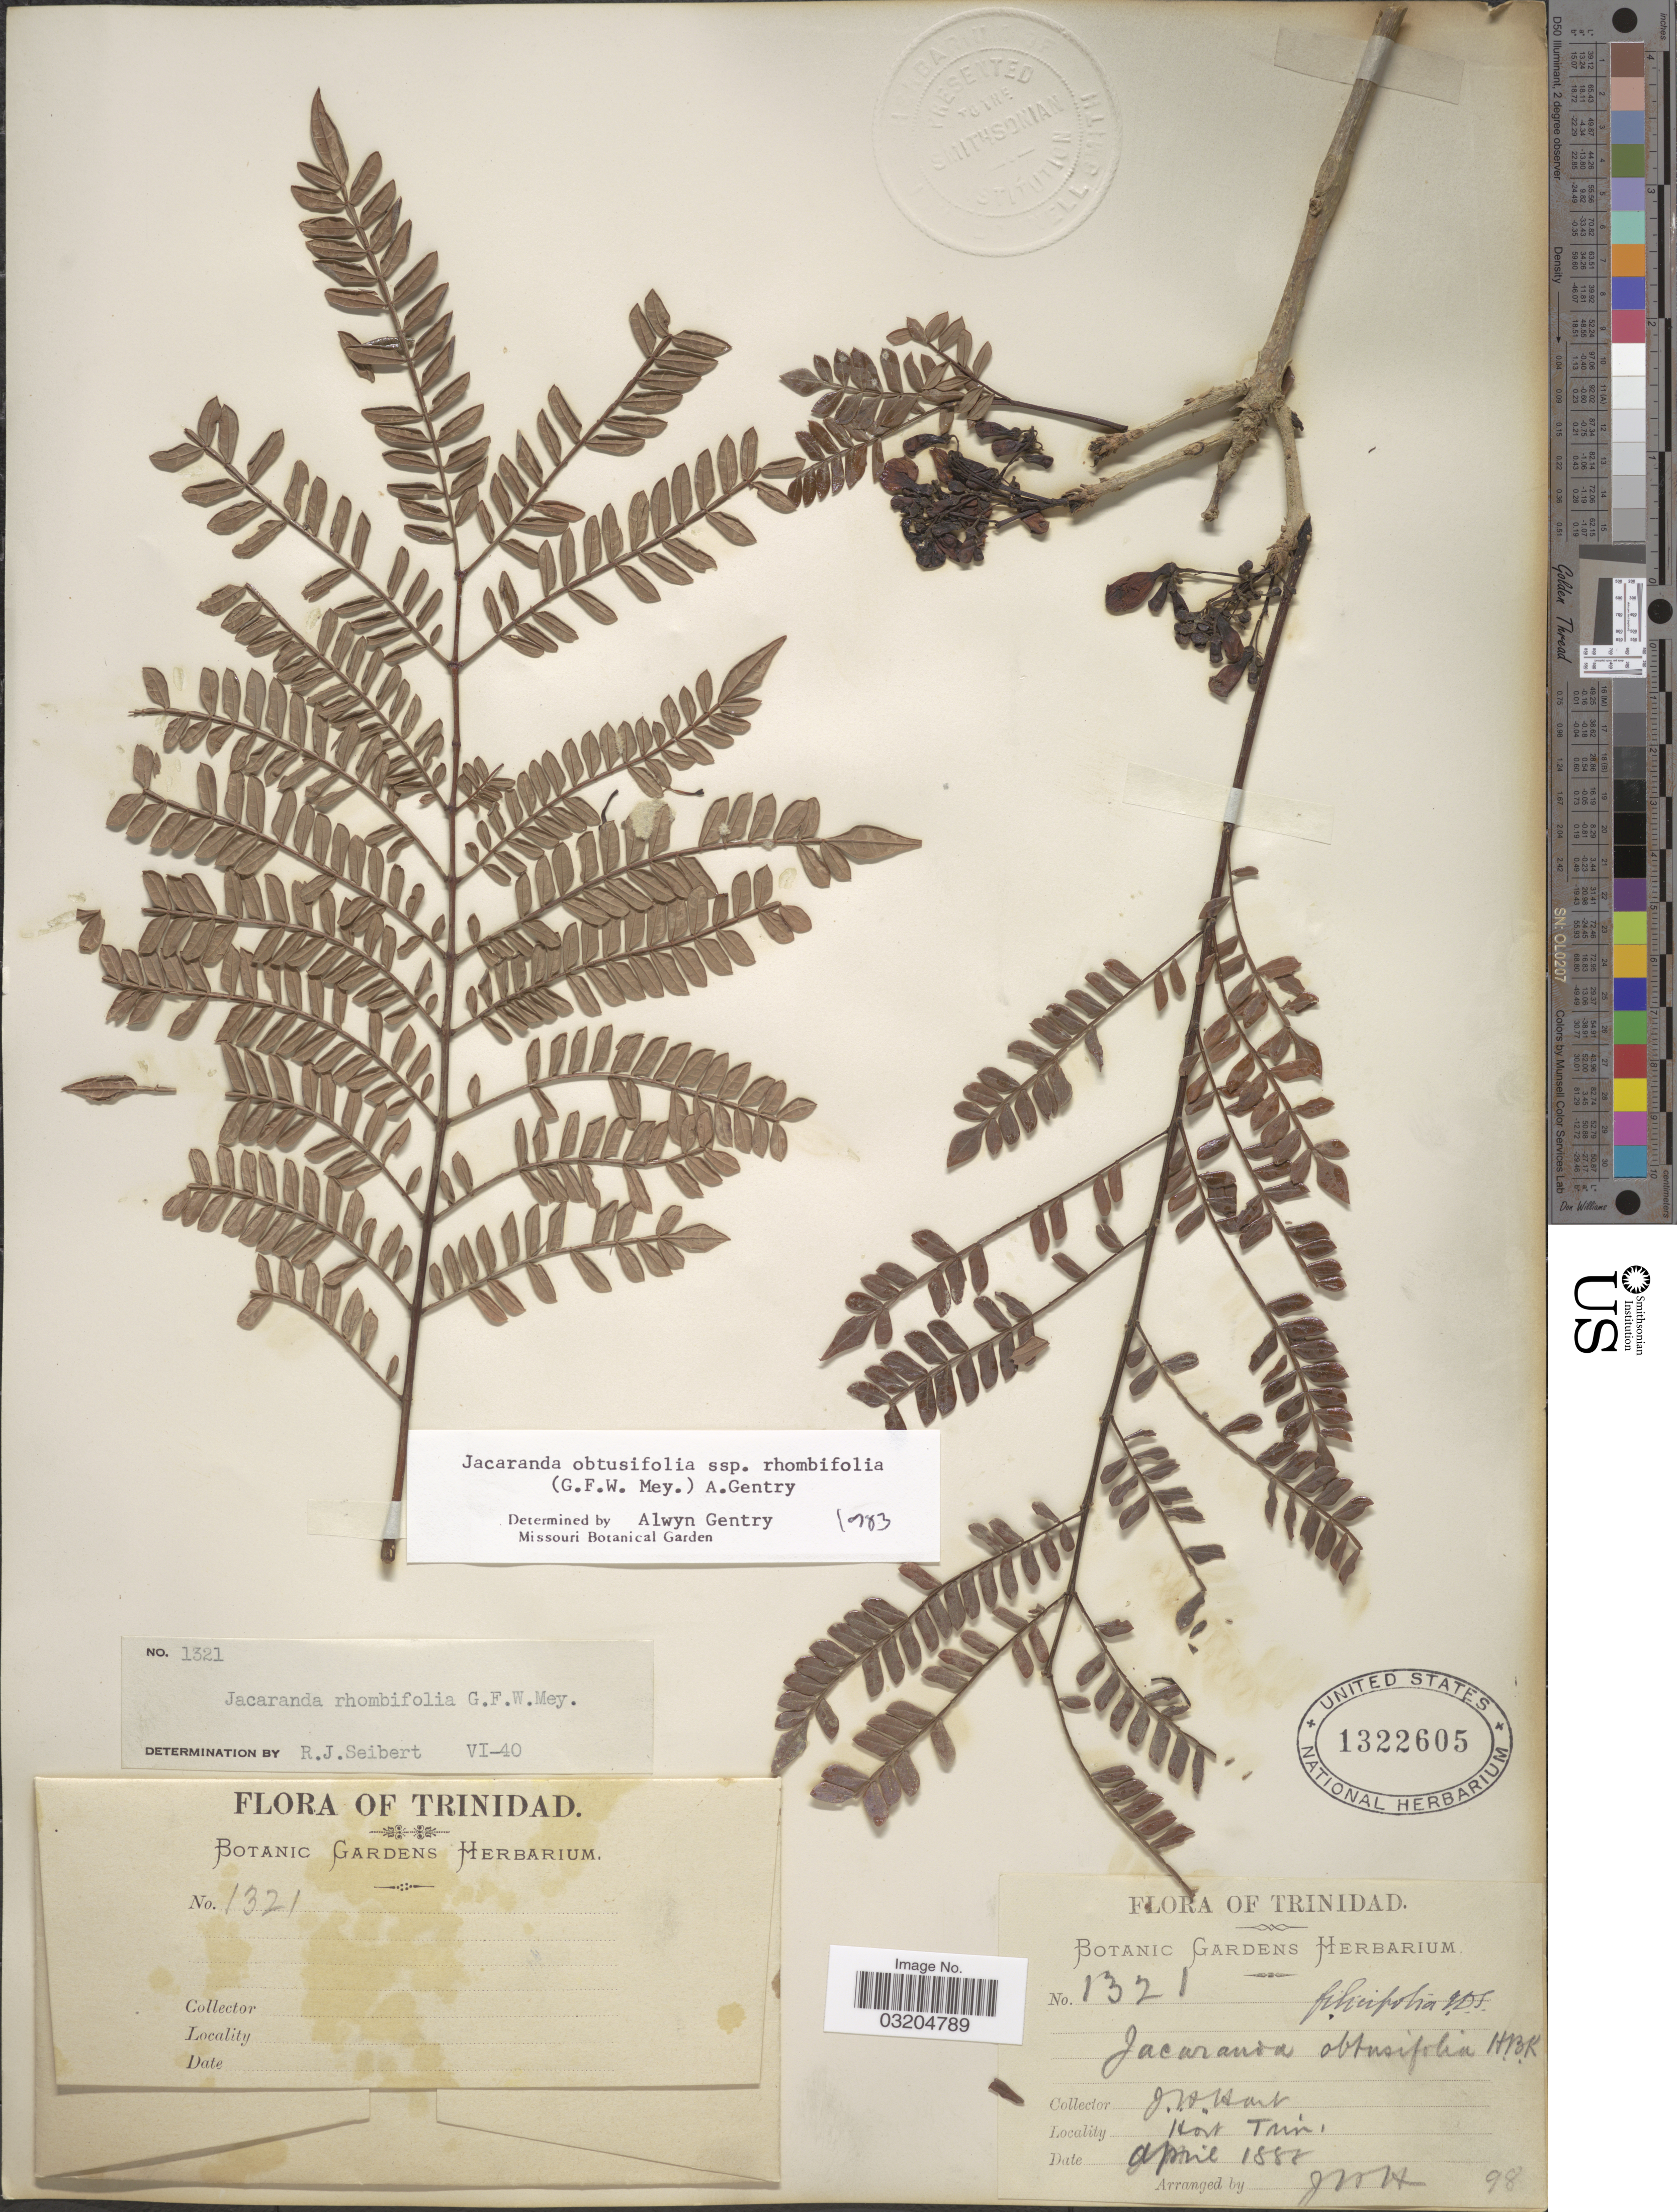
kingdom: Plantae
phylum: Tracheophyta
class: Magnoliopsida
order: Lamiales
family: Bignoniaceae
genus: Jacaranda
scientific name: Jacaranda obtusifolia subsp. rhombifolia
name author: (G. Mey.) A.H. Gentry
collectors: J. H. Hart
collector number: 1321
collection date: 1888-04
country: Trinidad and Tobago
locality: Trinidad, Hort Trin.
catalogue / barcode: US 1322605